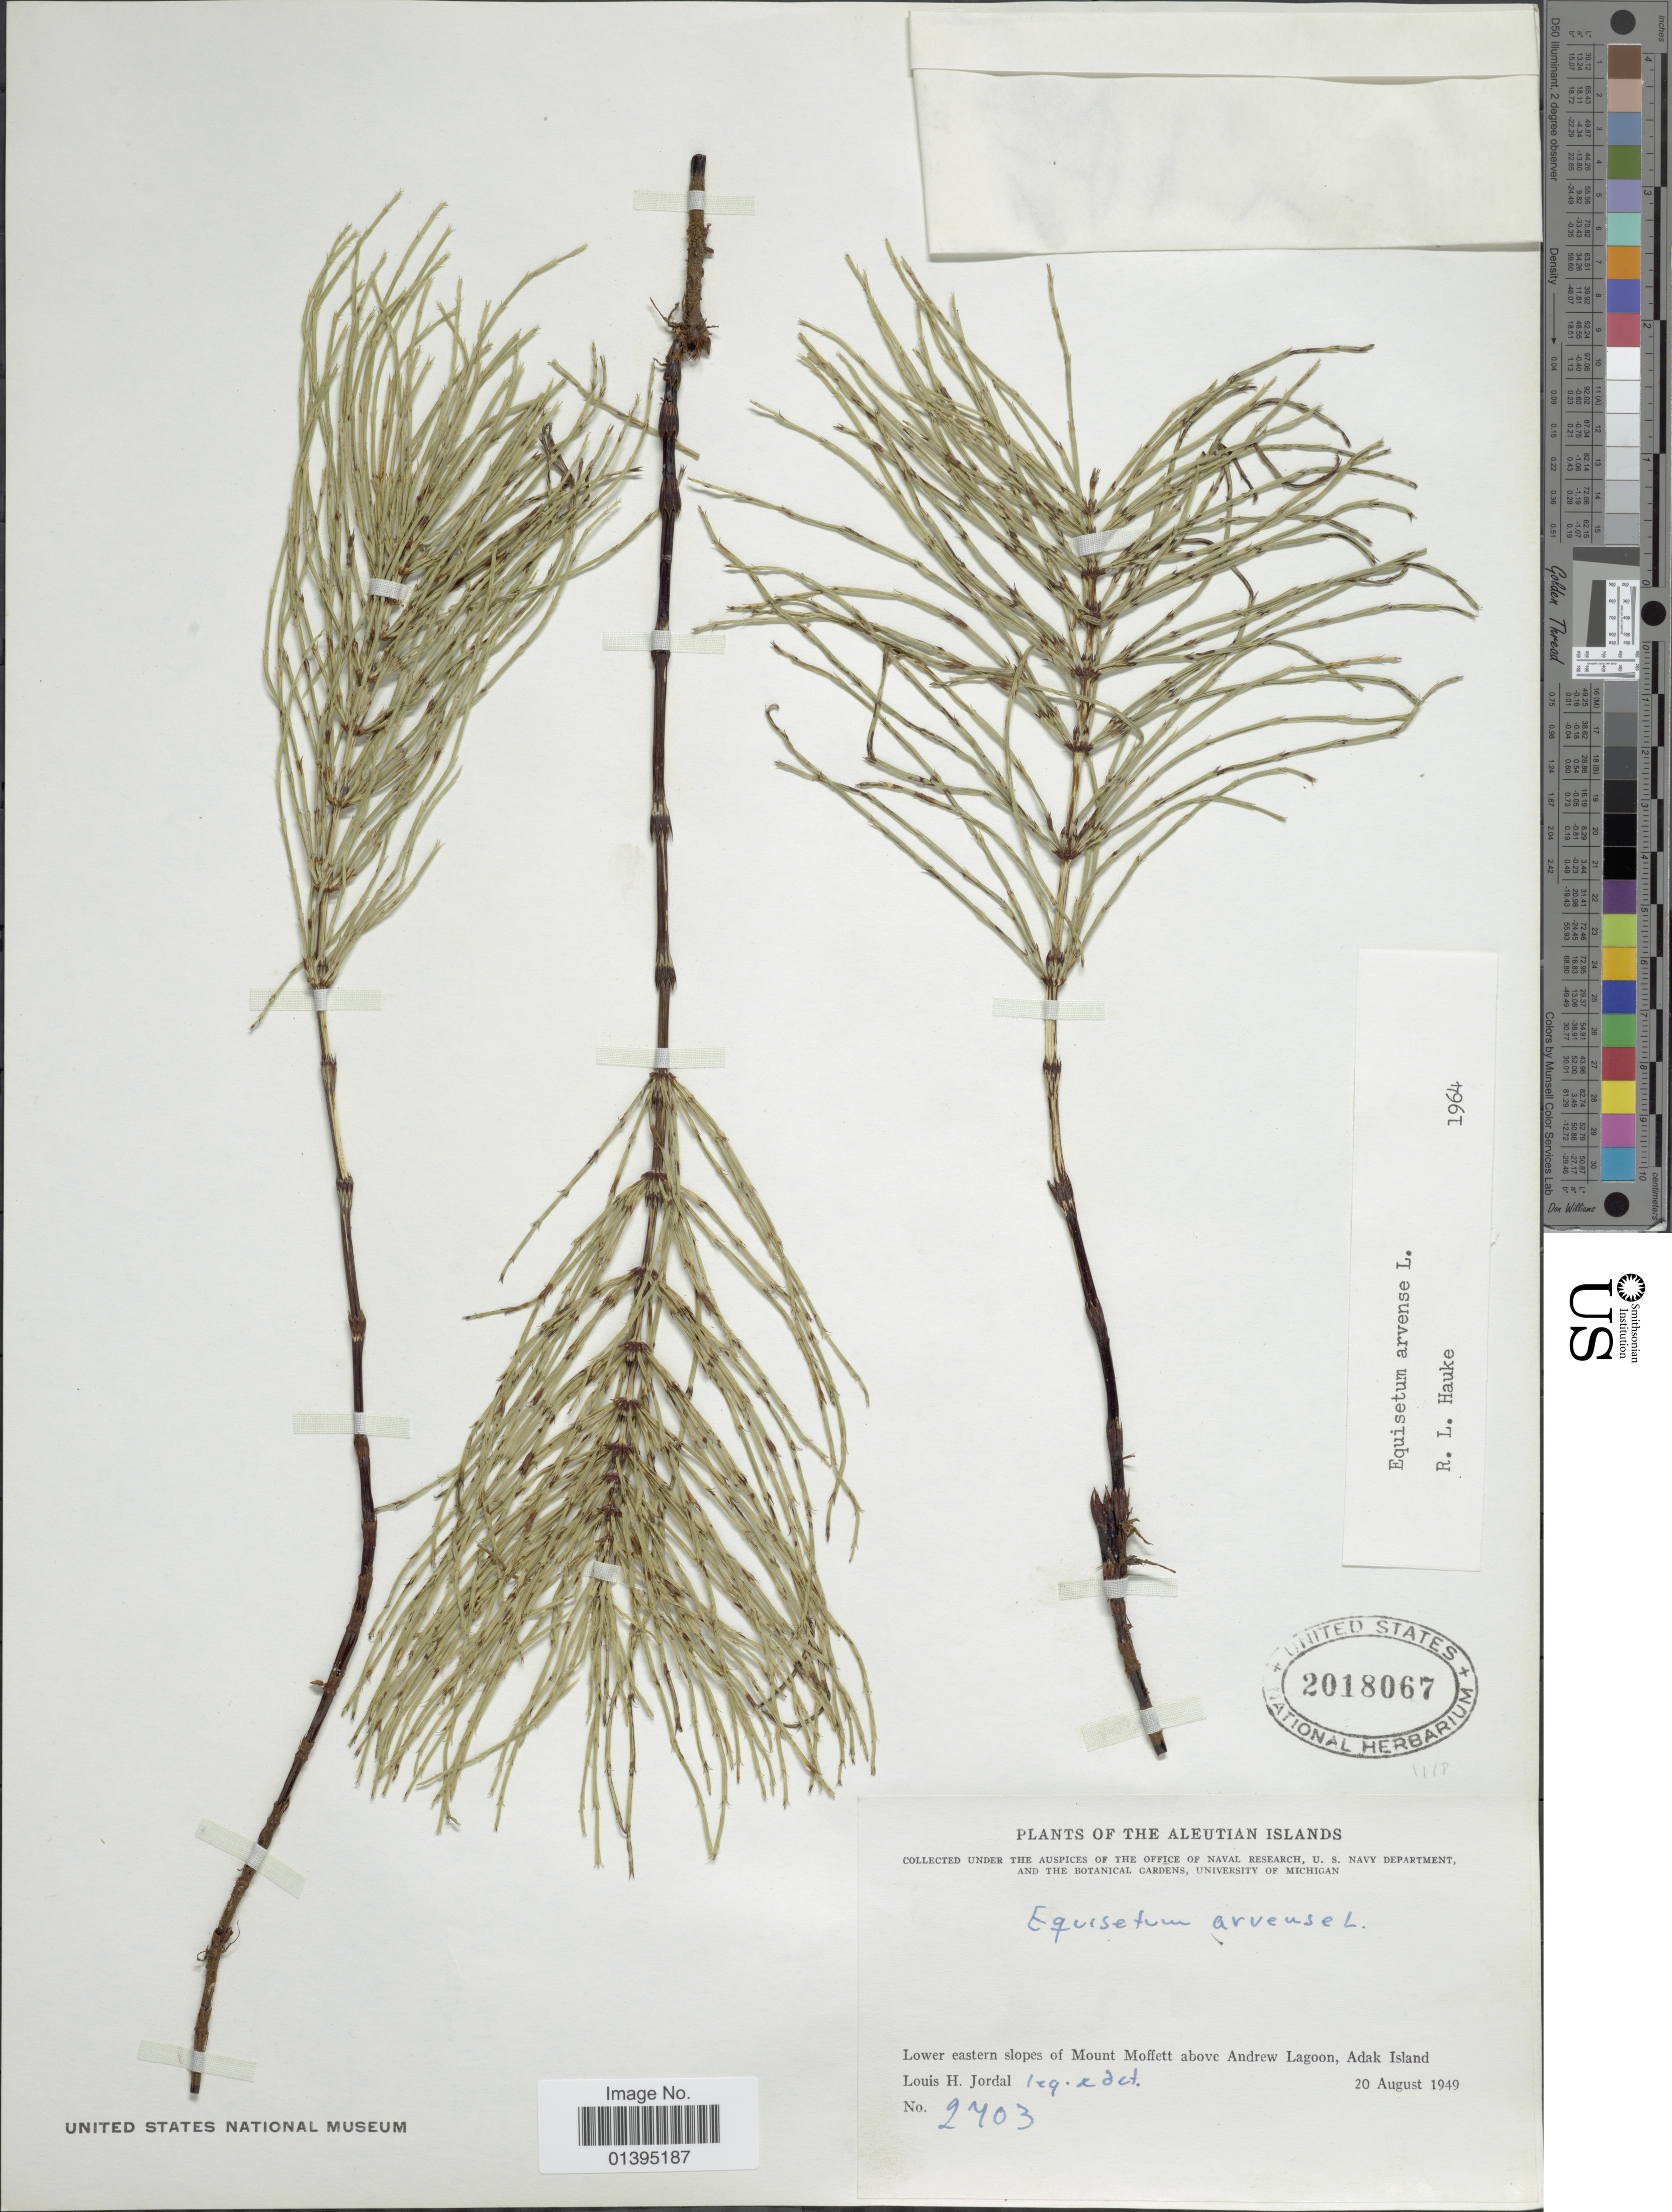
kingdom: Plantae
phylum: Tracheophyta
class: Polypodiopsida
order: Equisetales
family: Equisetaceae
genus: Equisetum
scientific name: Equisetum arvense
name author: L.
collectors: L. Jordal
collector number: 2703*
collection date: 1949-08-20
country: United States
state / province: Alaska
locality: Aleutian Islands, lower eastern slopes of Mount Moffett above Andrew Lagoon, Adak Island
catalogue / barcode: US 2018067